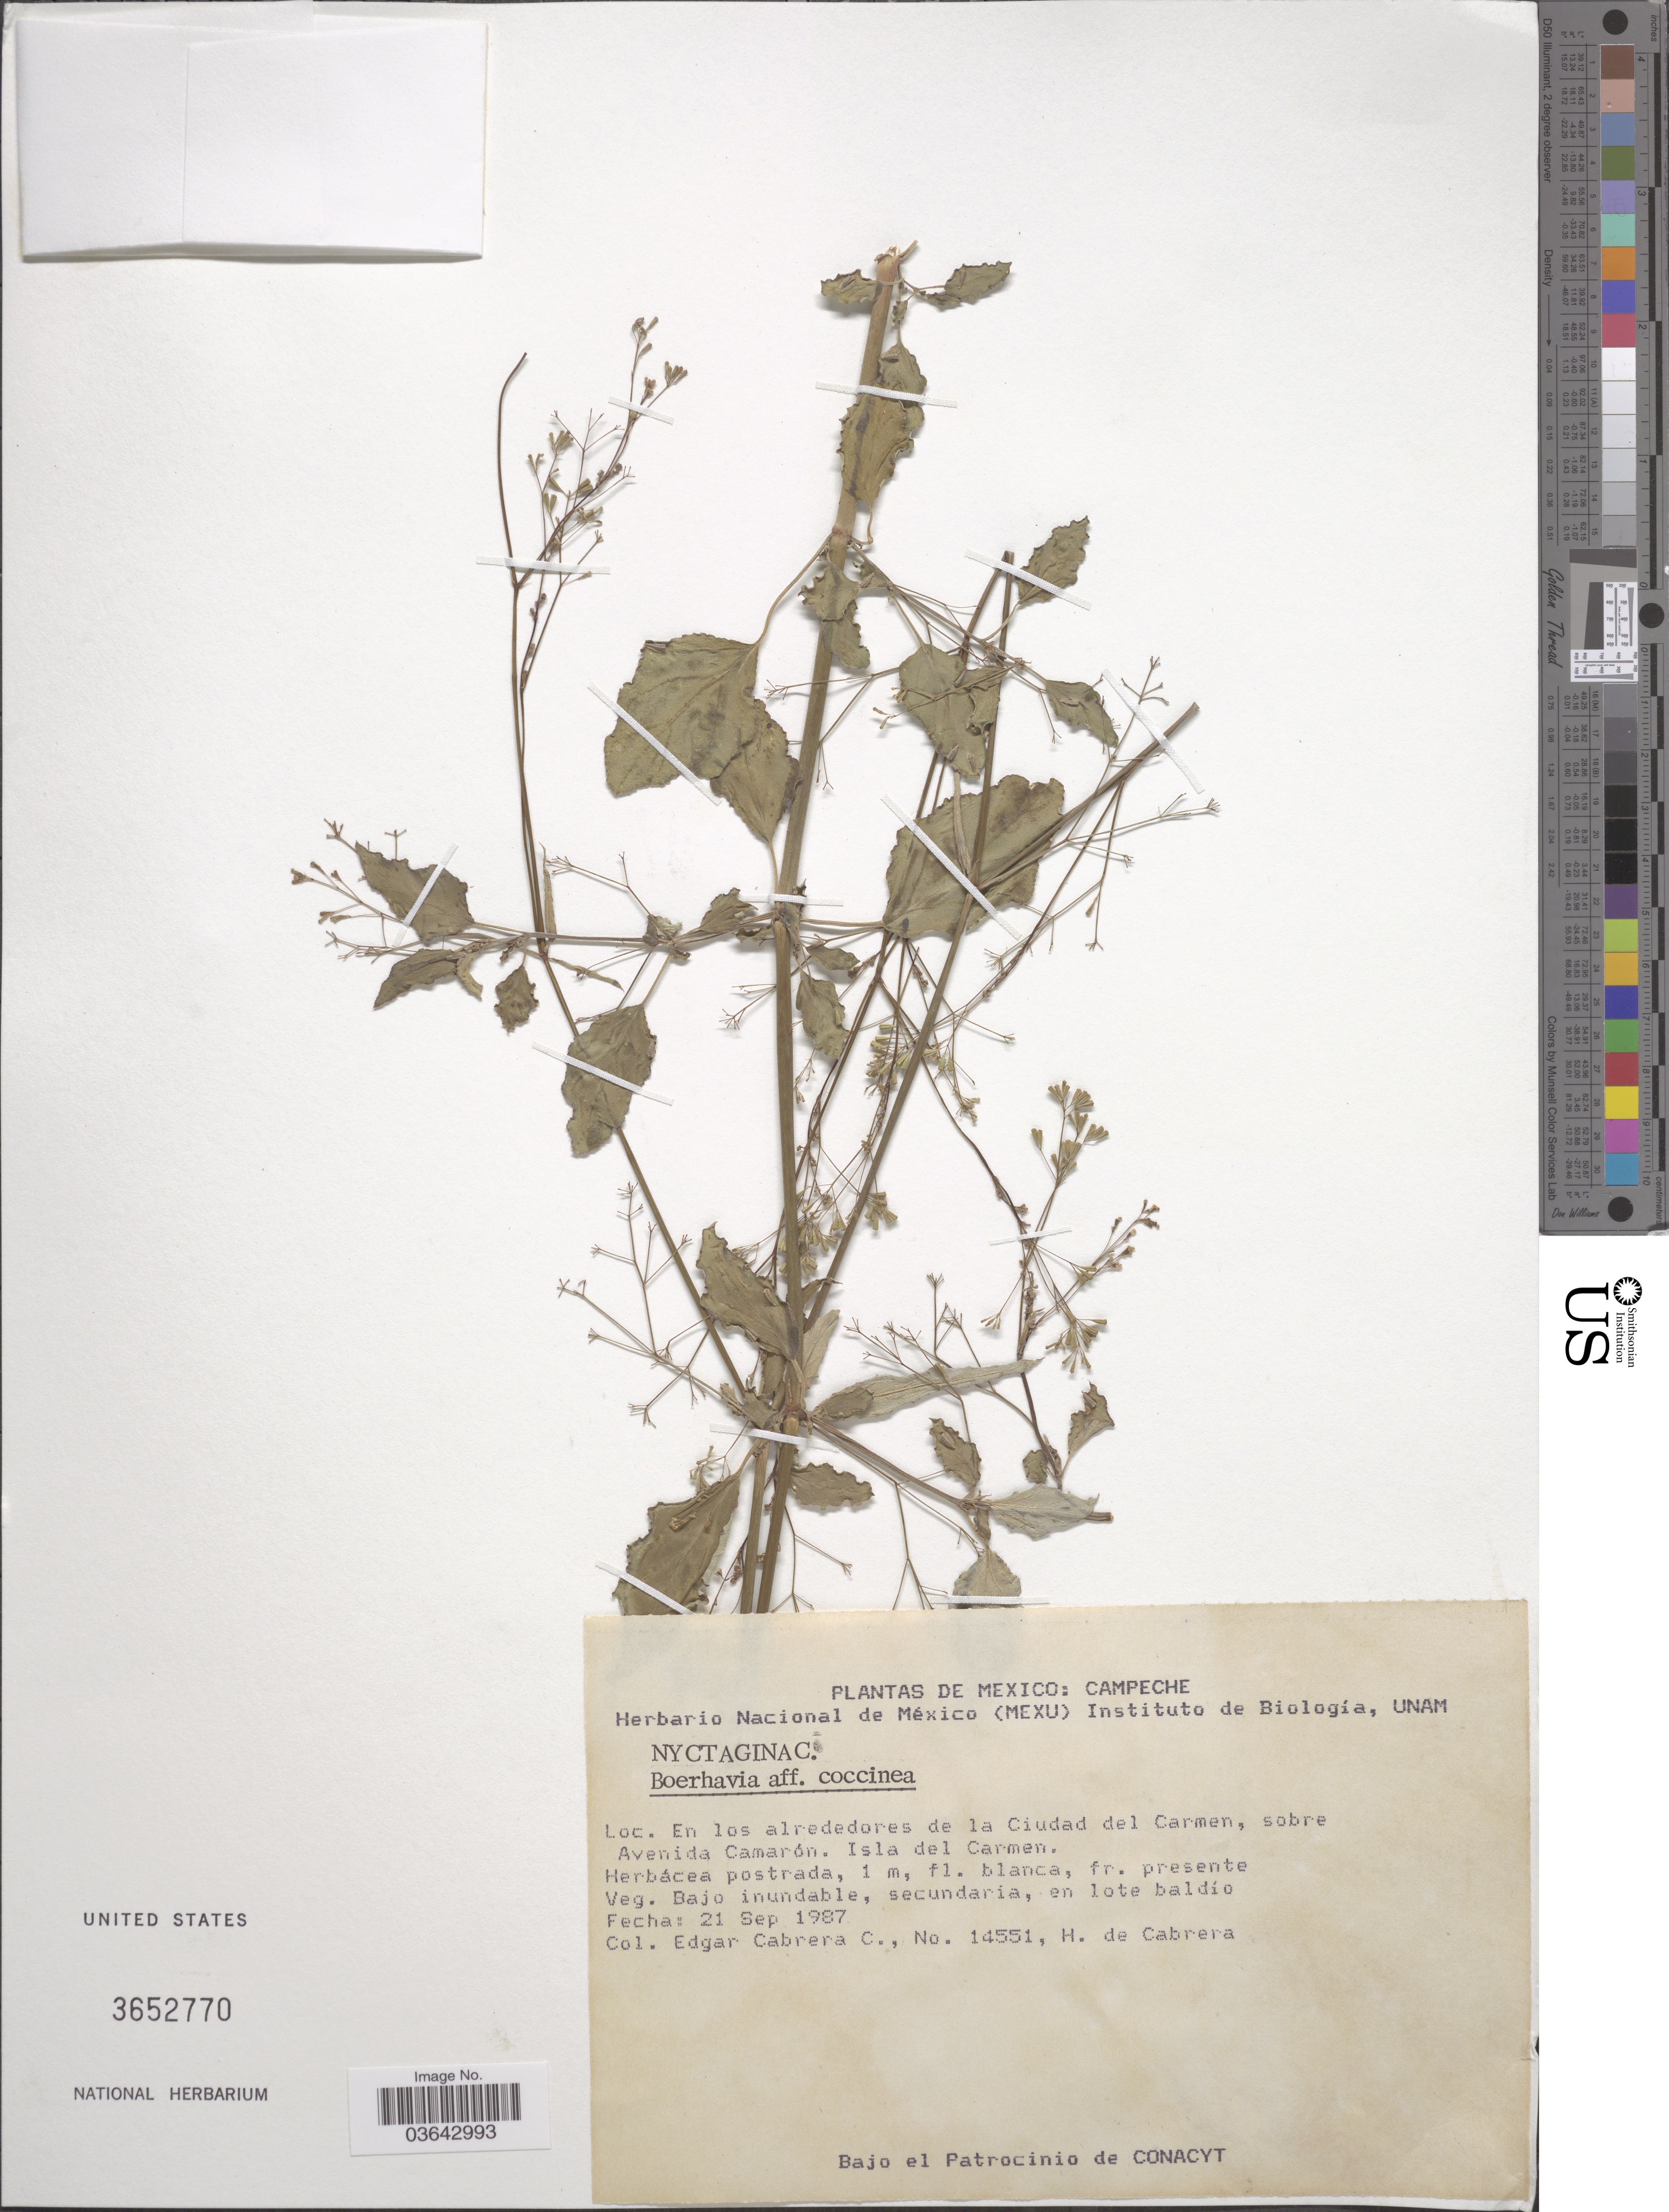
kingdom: Plantae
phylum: Tracheophyta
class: Magnoliopsida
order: Caryophyllales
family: Nyctaginaceae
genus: Boerhavia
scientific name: Boerhavia coccinea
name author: Mill.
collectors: E. Cabrera C. & H. de Cabrera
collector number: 14551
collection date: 1987-09-21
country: Mexico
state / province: Campeche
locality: En los alrededores de la Ciuadad del Carmen, sobre Avenida Camarón. Isla del Carmen.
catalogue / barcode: US 3652770